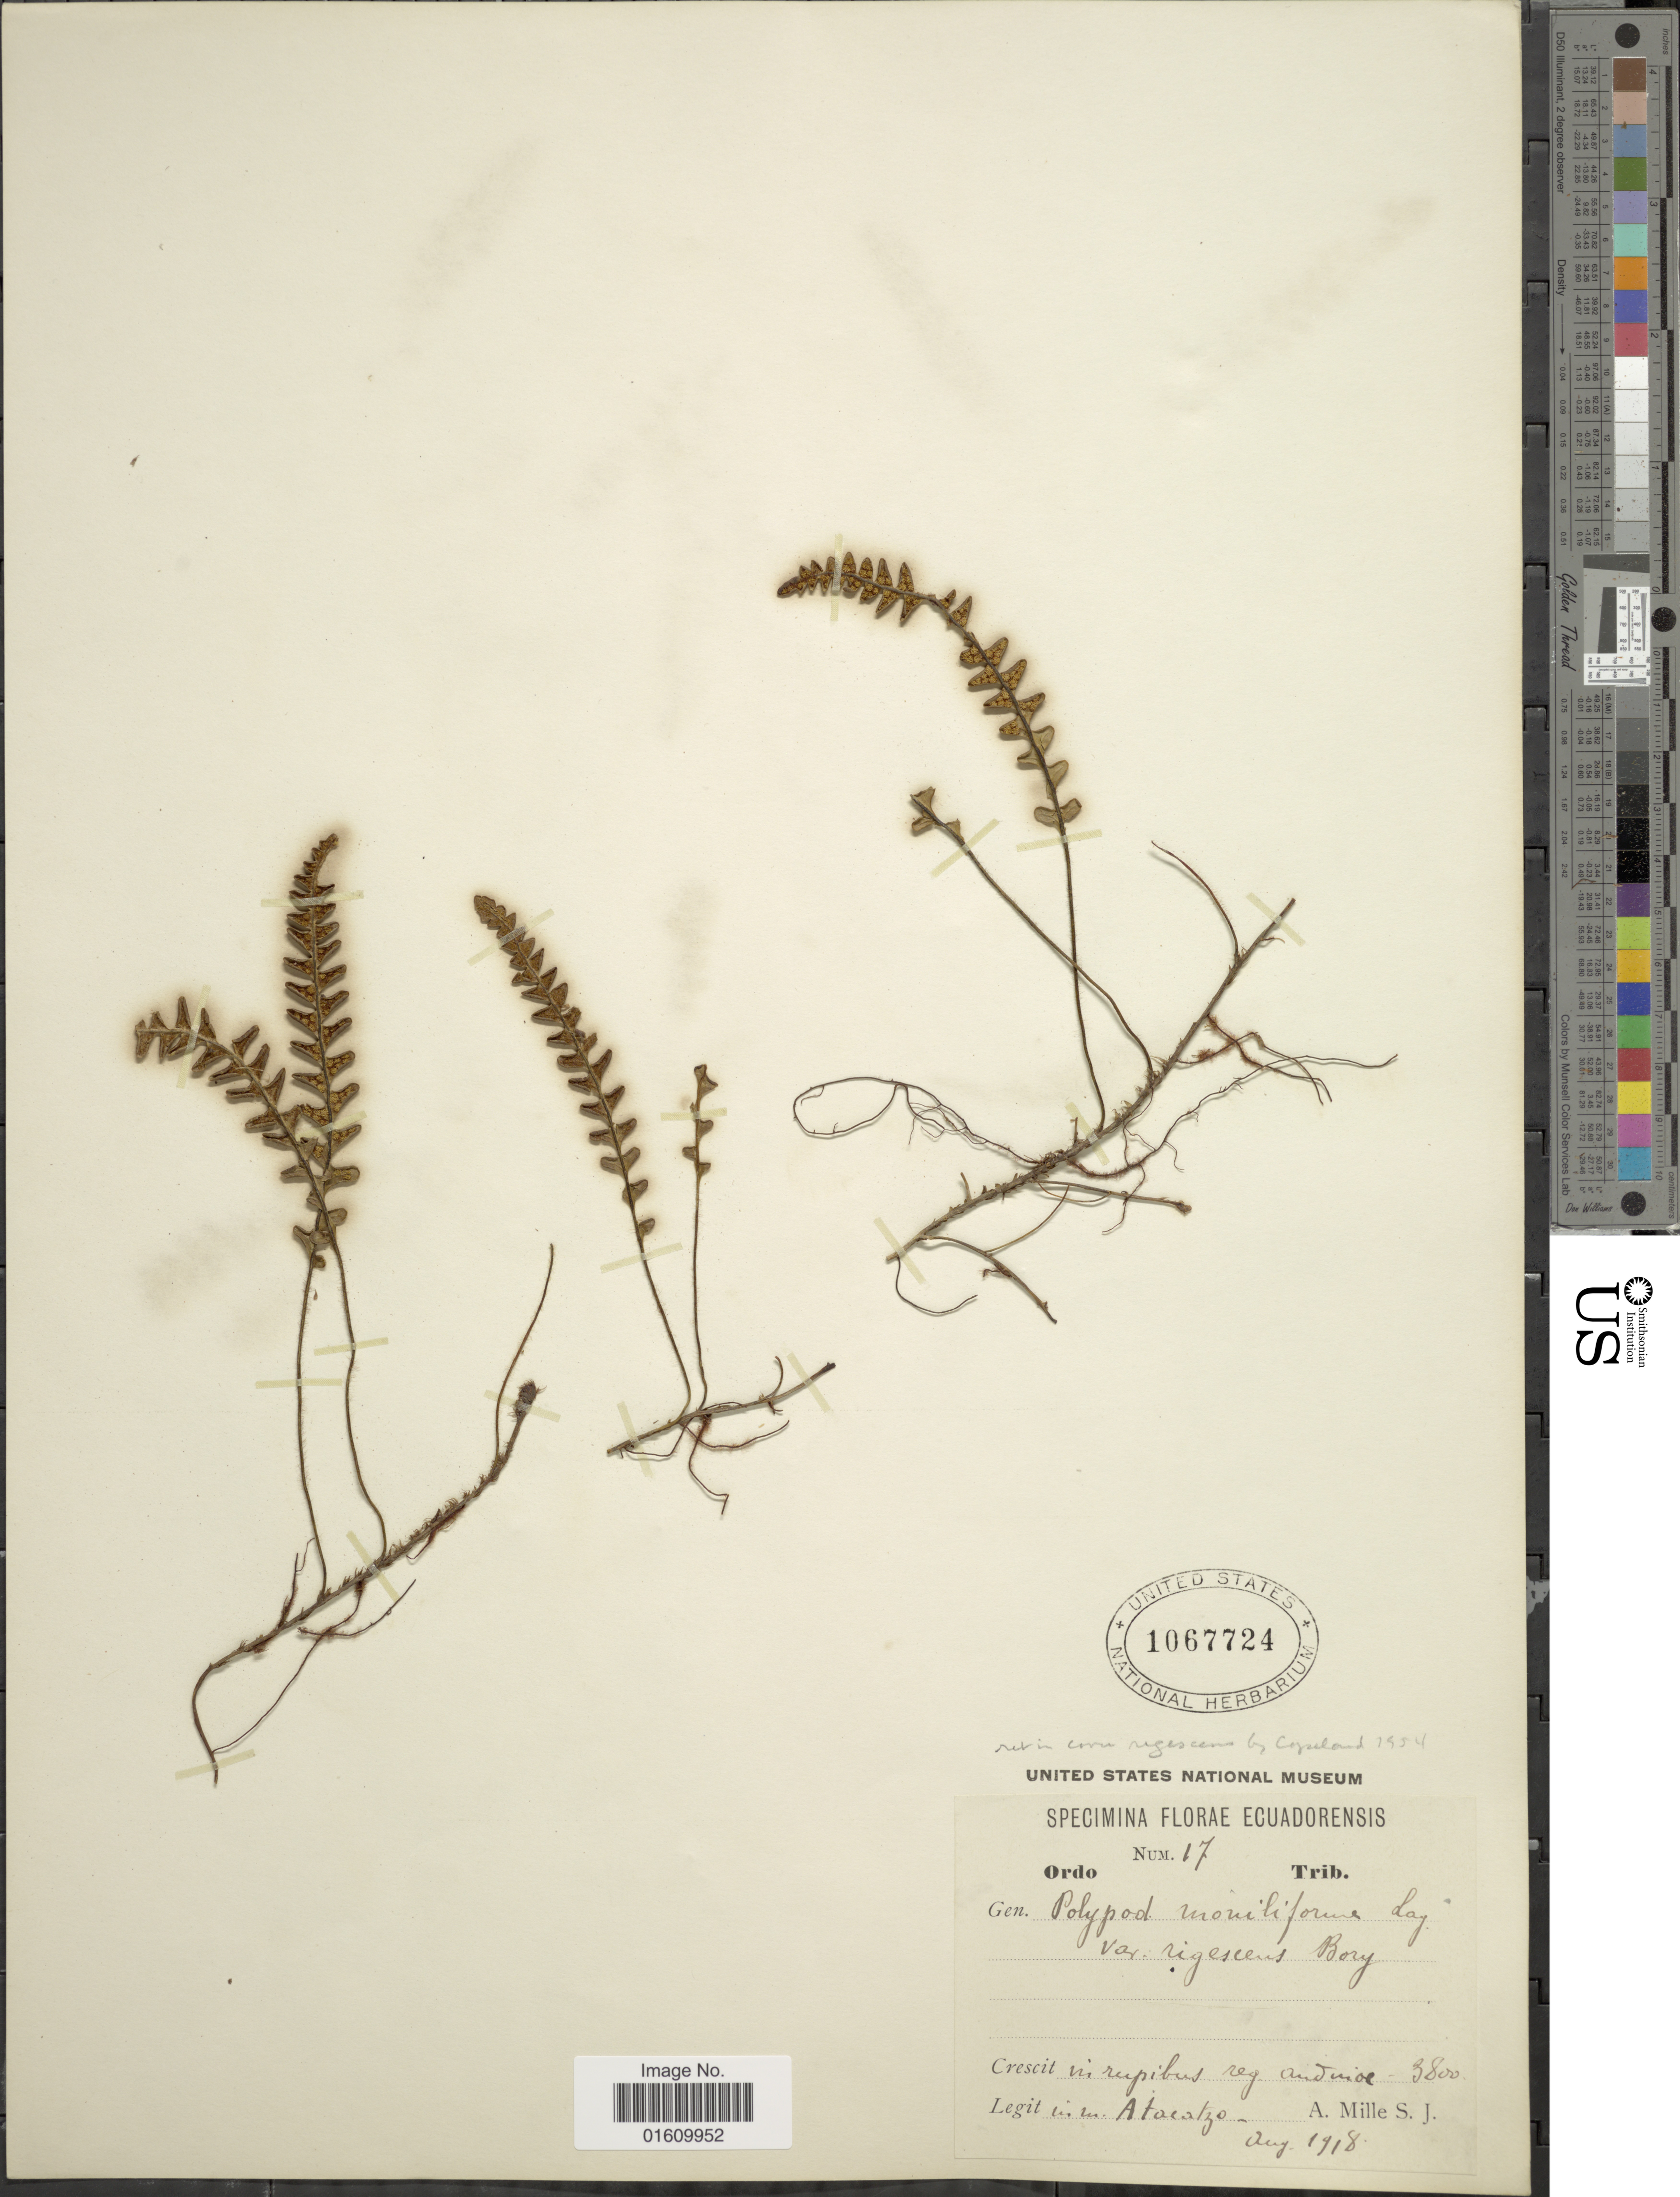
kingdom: Plantae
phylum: Tracheophyta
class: Polypodiopsida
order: Polypodiales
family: Polypodiaceae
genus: Melpomene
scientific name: Melpomene flabelliformis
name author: (Poir.) A.R. Sm. & R.C. Moran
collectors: A. Mille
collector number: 17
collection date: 1918-08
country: Ecuador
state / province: Pichincha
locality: In rupibus reg. andinoe in m. Atacazo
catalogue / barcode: US 1067724